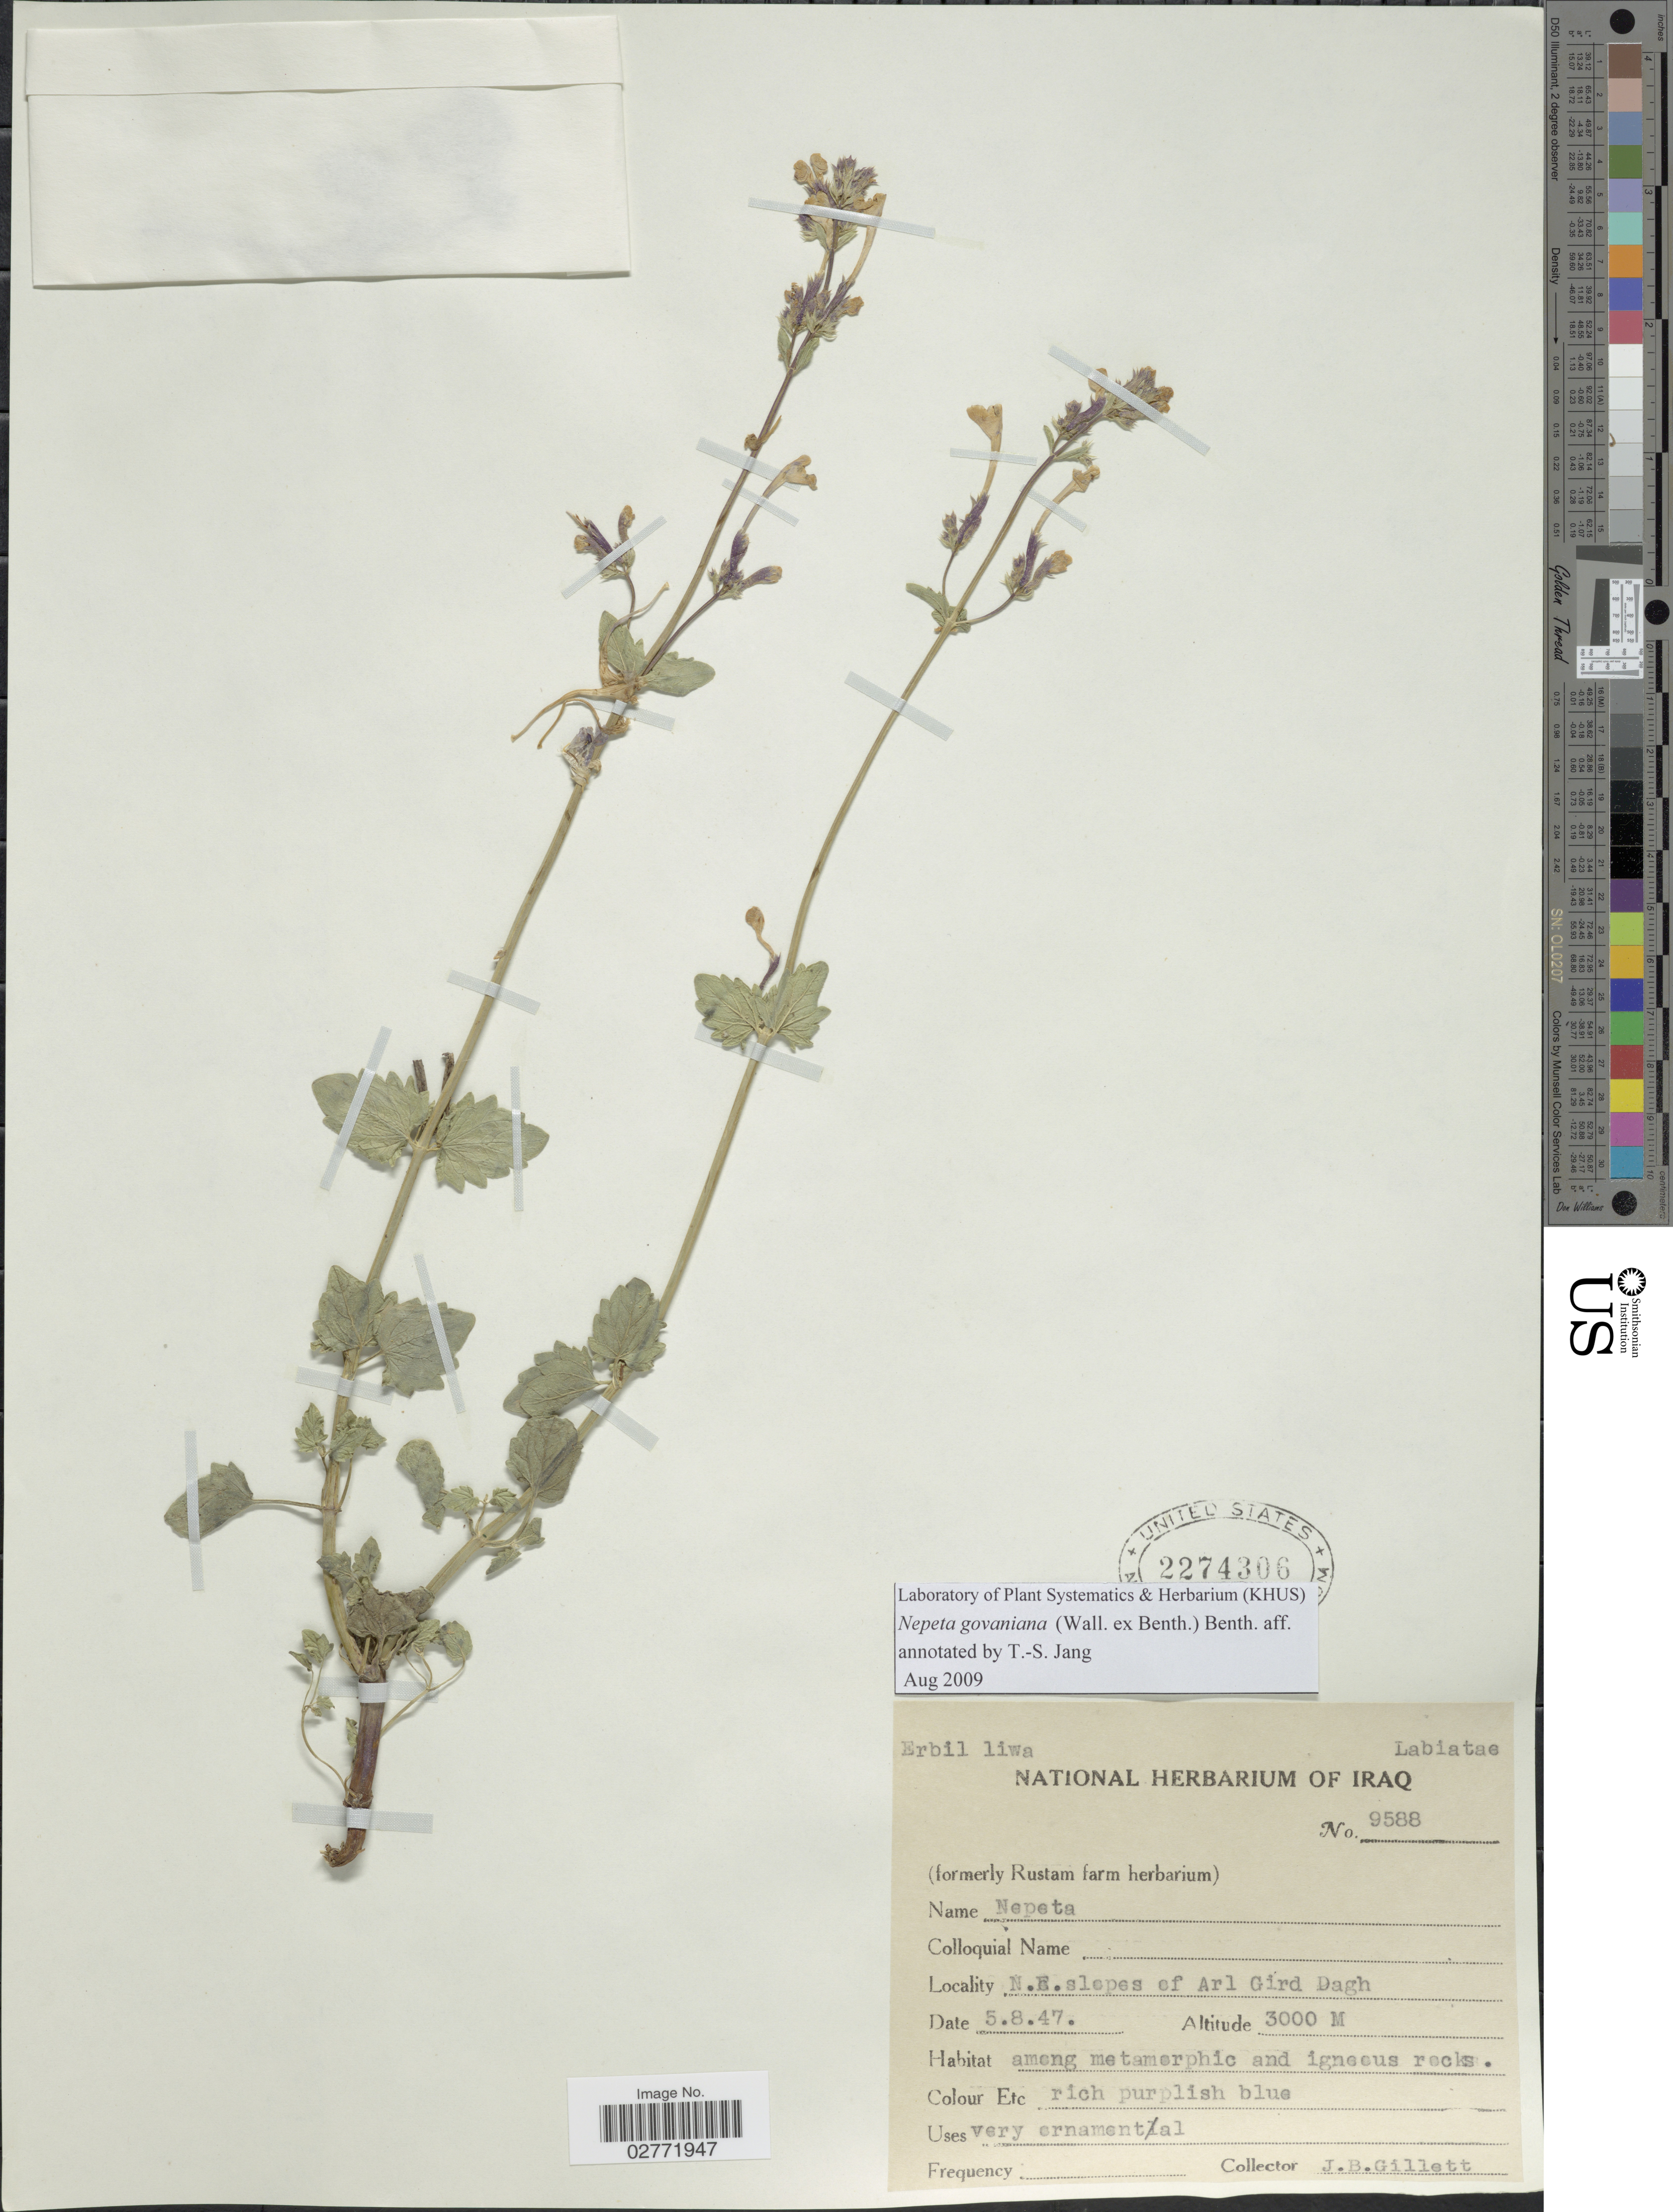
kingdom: Plantae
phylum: Tracheophyta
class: Magnoliopsida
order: Lamiales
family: Lamiaceae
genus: Nepeta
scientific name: Nepeta govaniana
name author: (Wall. ex Benth.) Benth.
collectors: J. B. Gillett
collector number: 9588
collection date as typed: Transcribed d/m/y: 5/8/47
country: Iraq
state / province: Arbīl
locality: Erbil liwa, N.E. slopes of Arl Gird Dagh.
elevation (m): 3000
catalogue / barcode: US 2274306